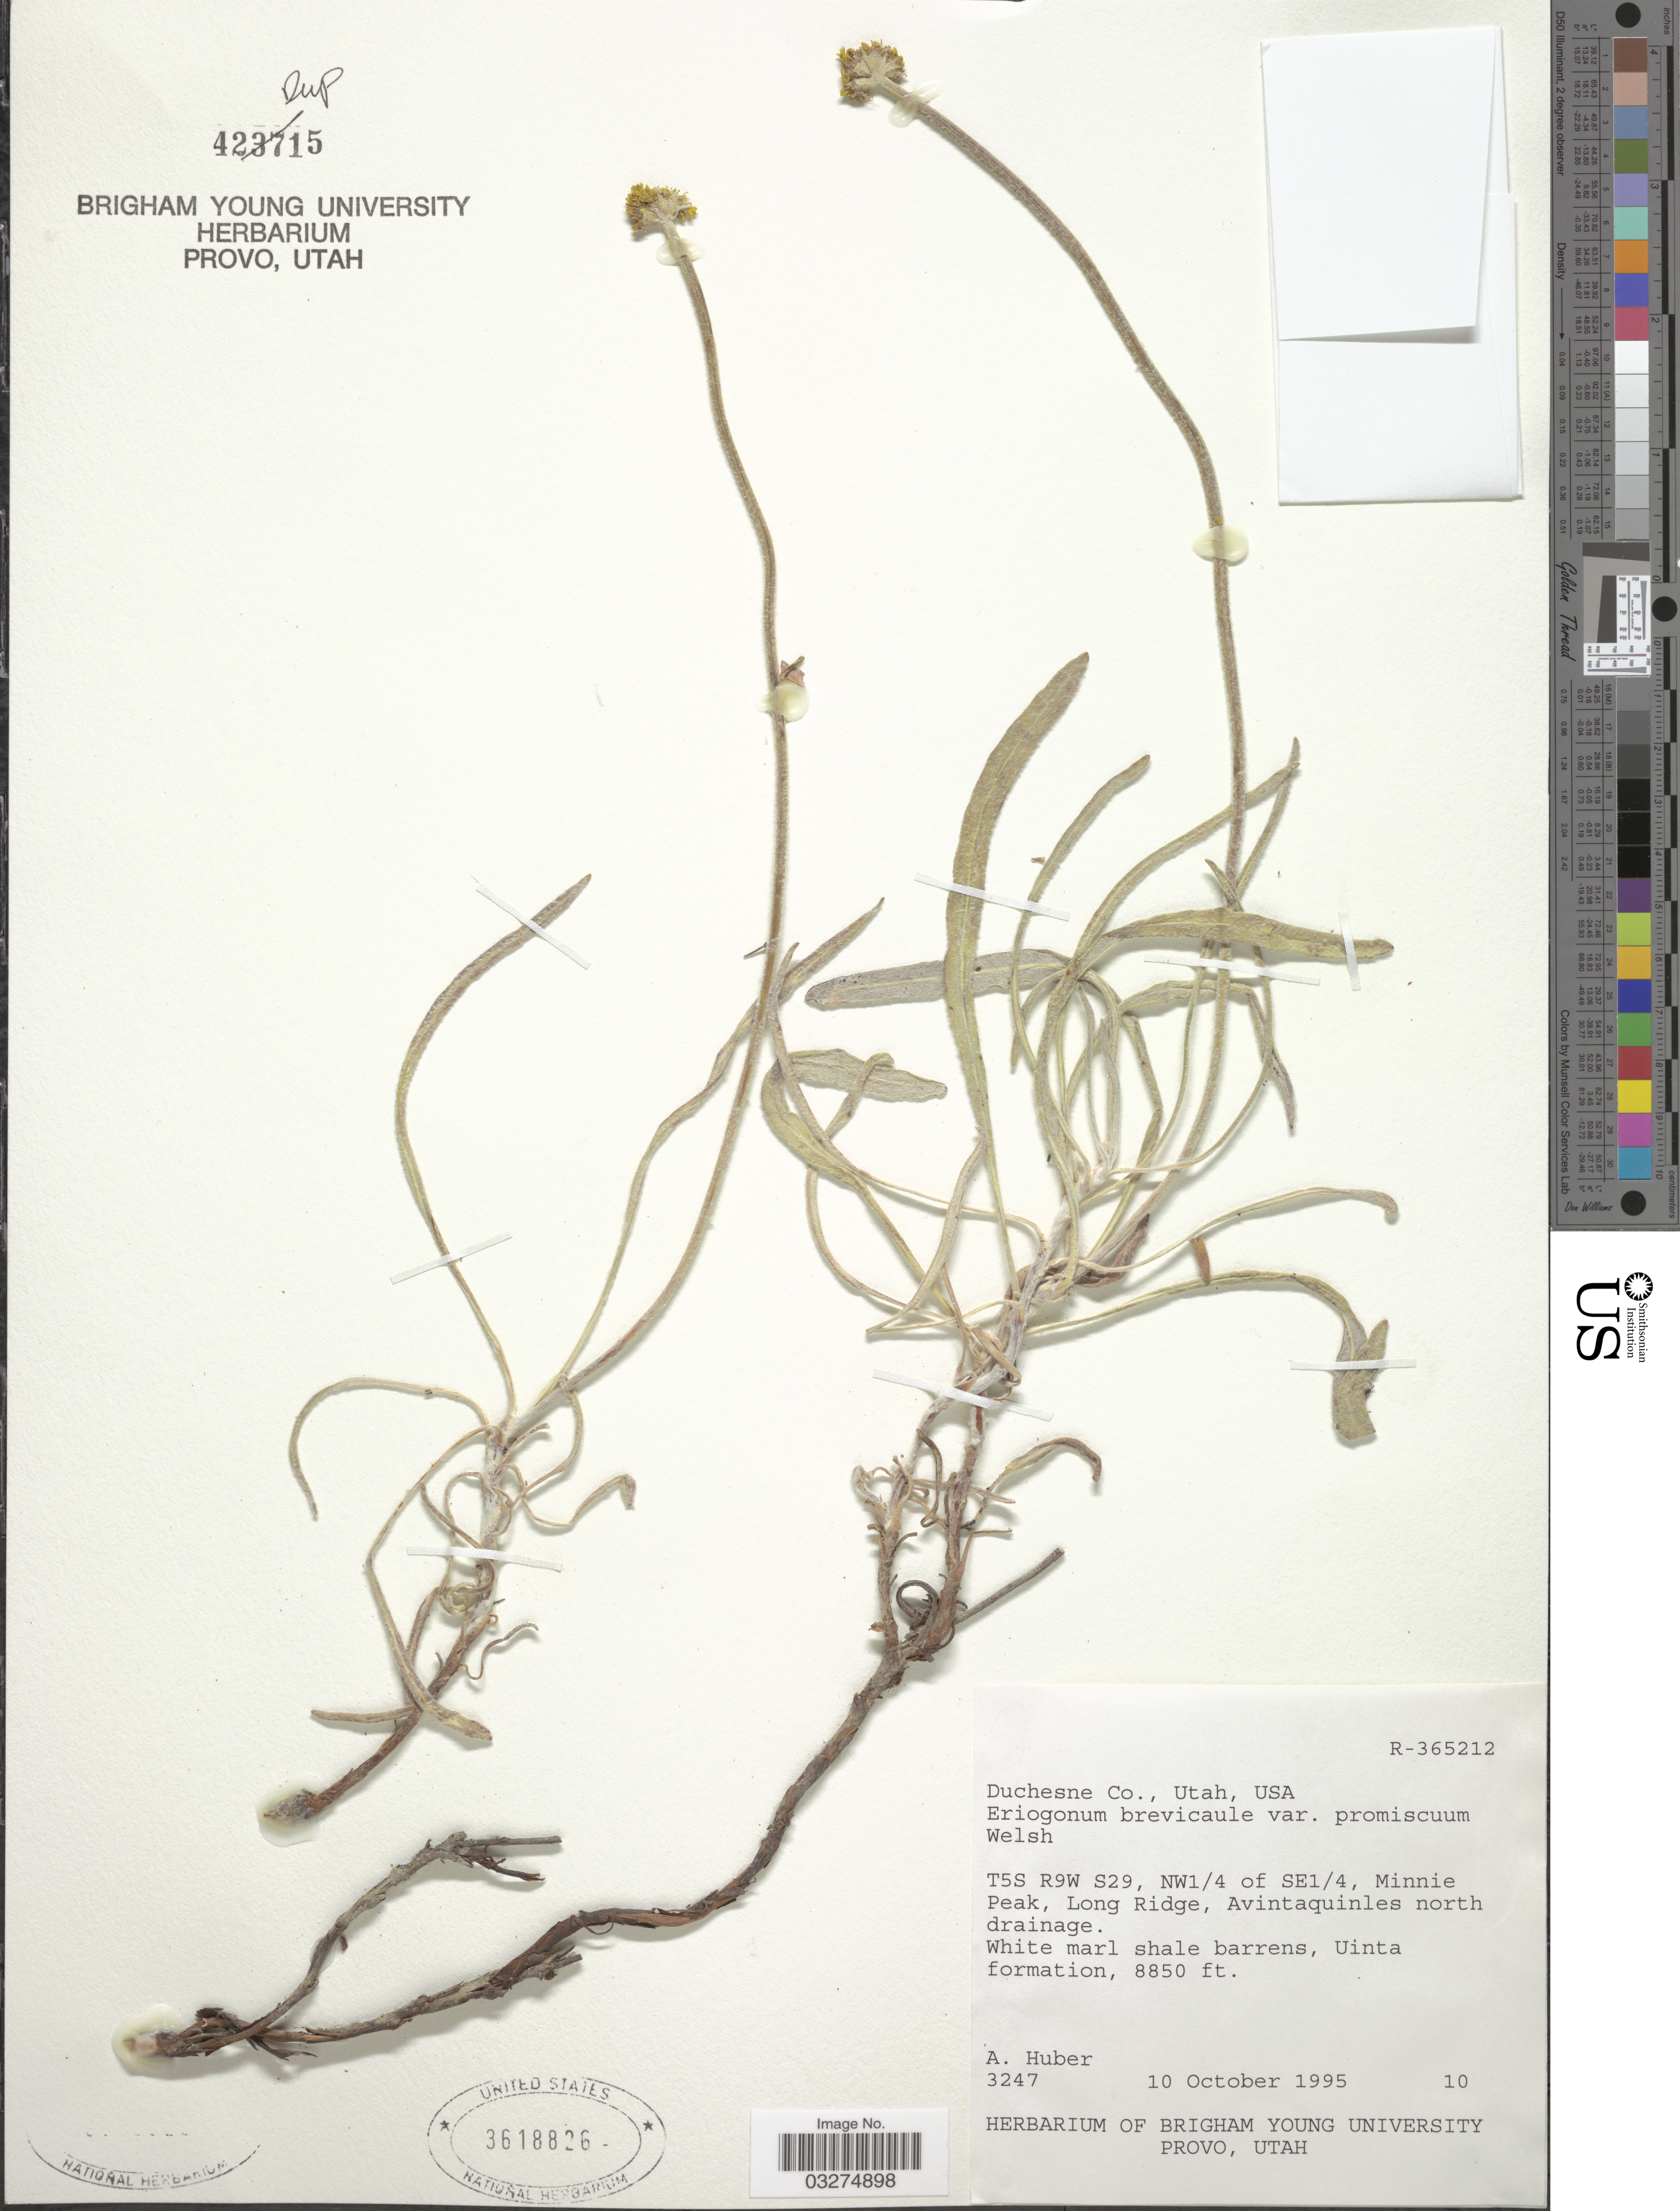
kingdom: Plantae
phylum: Tracheophyta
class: Magnoliopsida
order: Caryophyllales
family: Polygonaceae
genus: Eriogonum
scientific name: Eriogonum brevicaule var. promiscuum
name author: S.L. Welsh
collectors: A. Huber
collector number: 3247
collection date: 1995-10-10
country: United States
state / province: Utah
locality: Duchesne Co. USA. T5S R9W S29, NW1/4 of SE1/4, Minnie Peak, Long Ridge, Avintaquinles north drainage.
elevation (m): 2697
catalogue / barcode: US 3618826